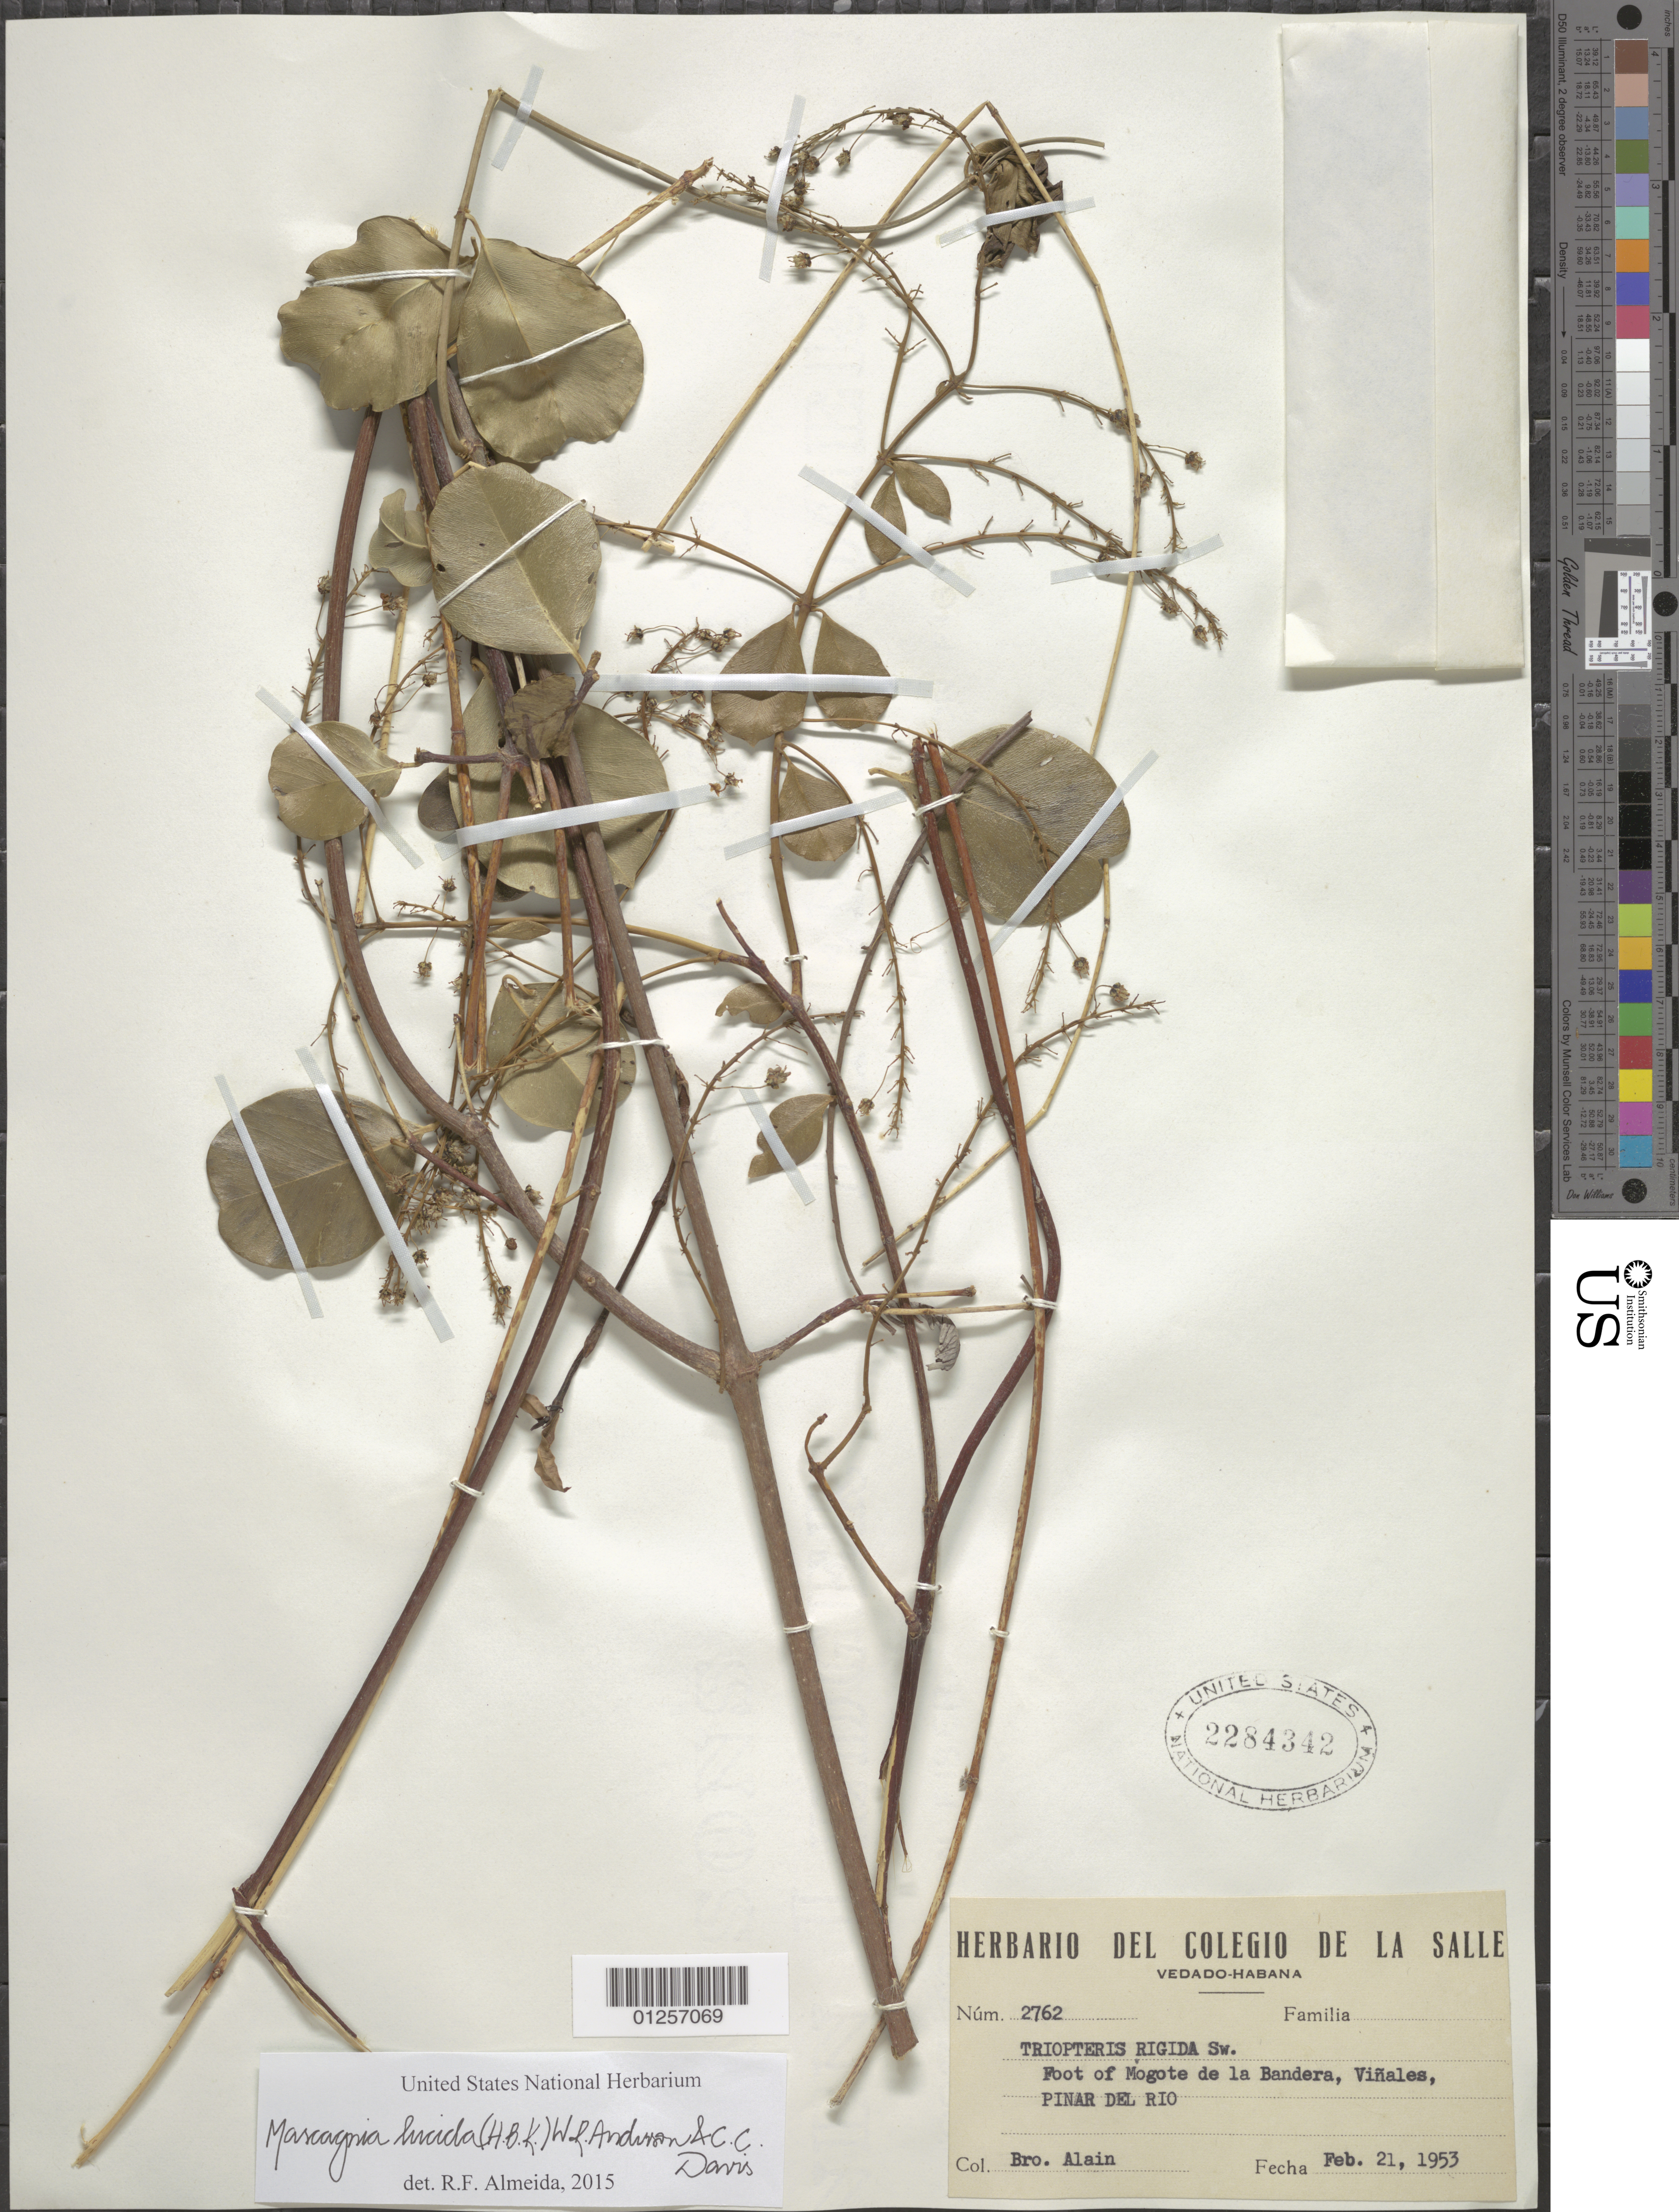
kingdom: Plantae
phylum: Tracheophyta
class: Magnoliopsida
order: Malpighiales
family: Malpighiaceae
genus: Mascagnia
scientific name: Mascagnia lucida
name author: (Kunth) W.R. Anderson & C. Davis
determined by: De Almeida, R. F., (HUEFS), Universidade Estadual de Feira de Santana (BRAZIL)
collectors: A. H. Liogier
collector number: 2762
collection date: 1953-02-21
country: Cuba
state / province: Pinar del Rio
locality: Mogote de l Bandera, Viñales.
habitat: Foot of mogote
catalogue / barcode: US 2284342